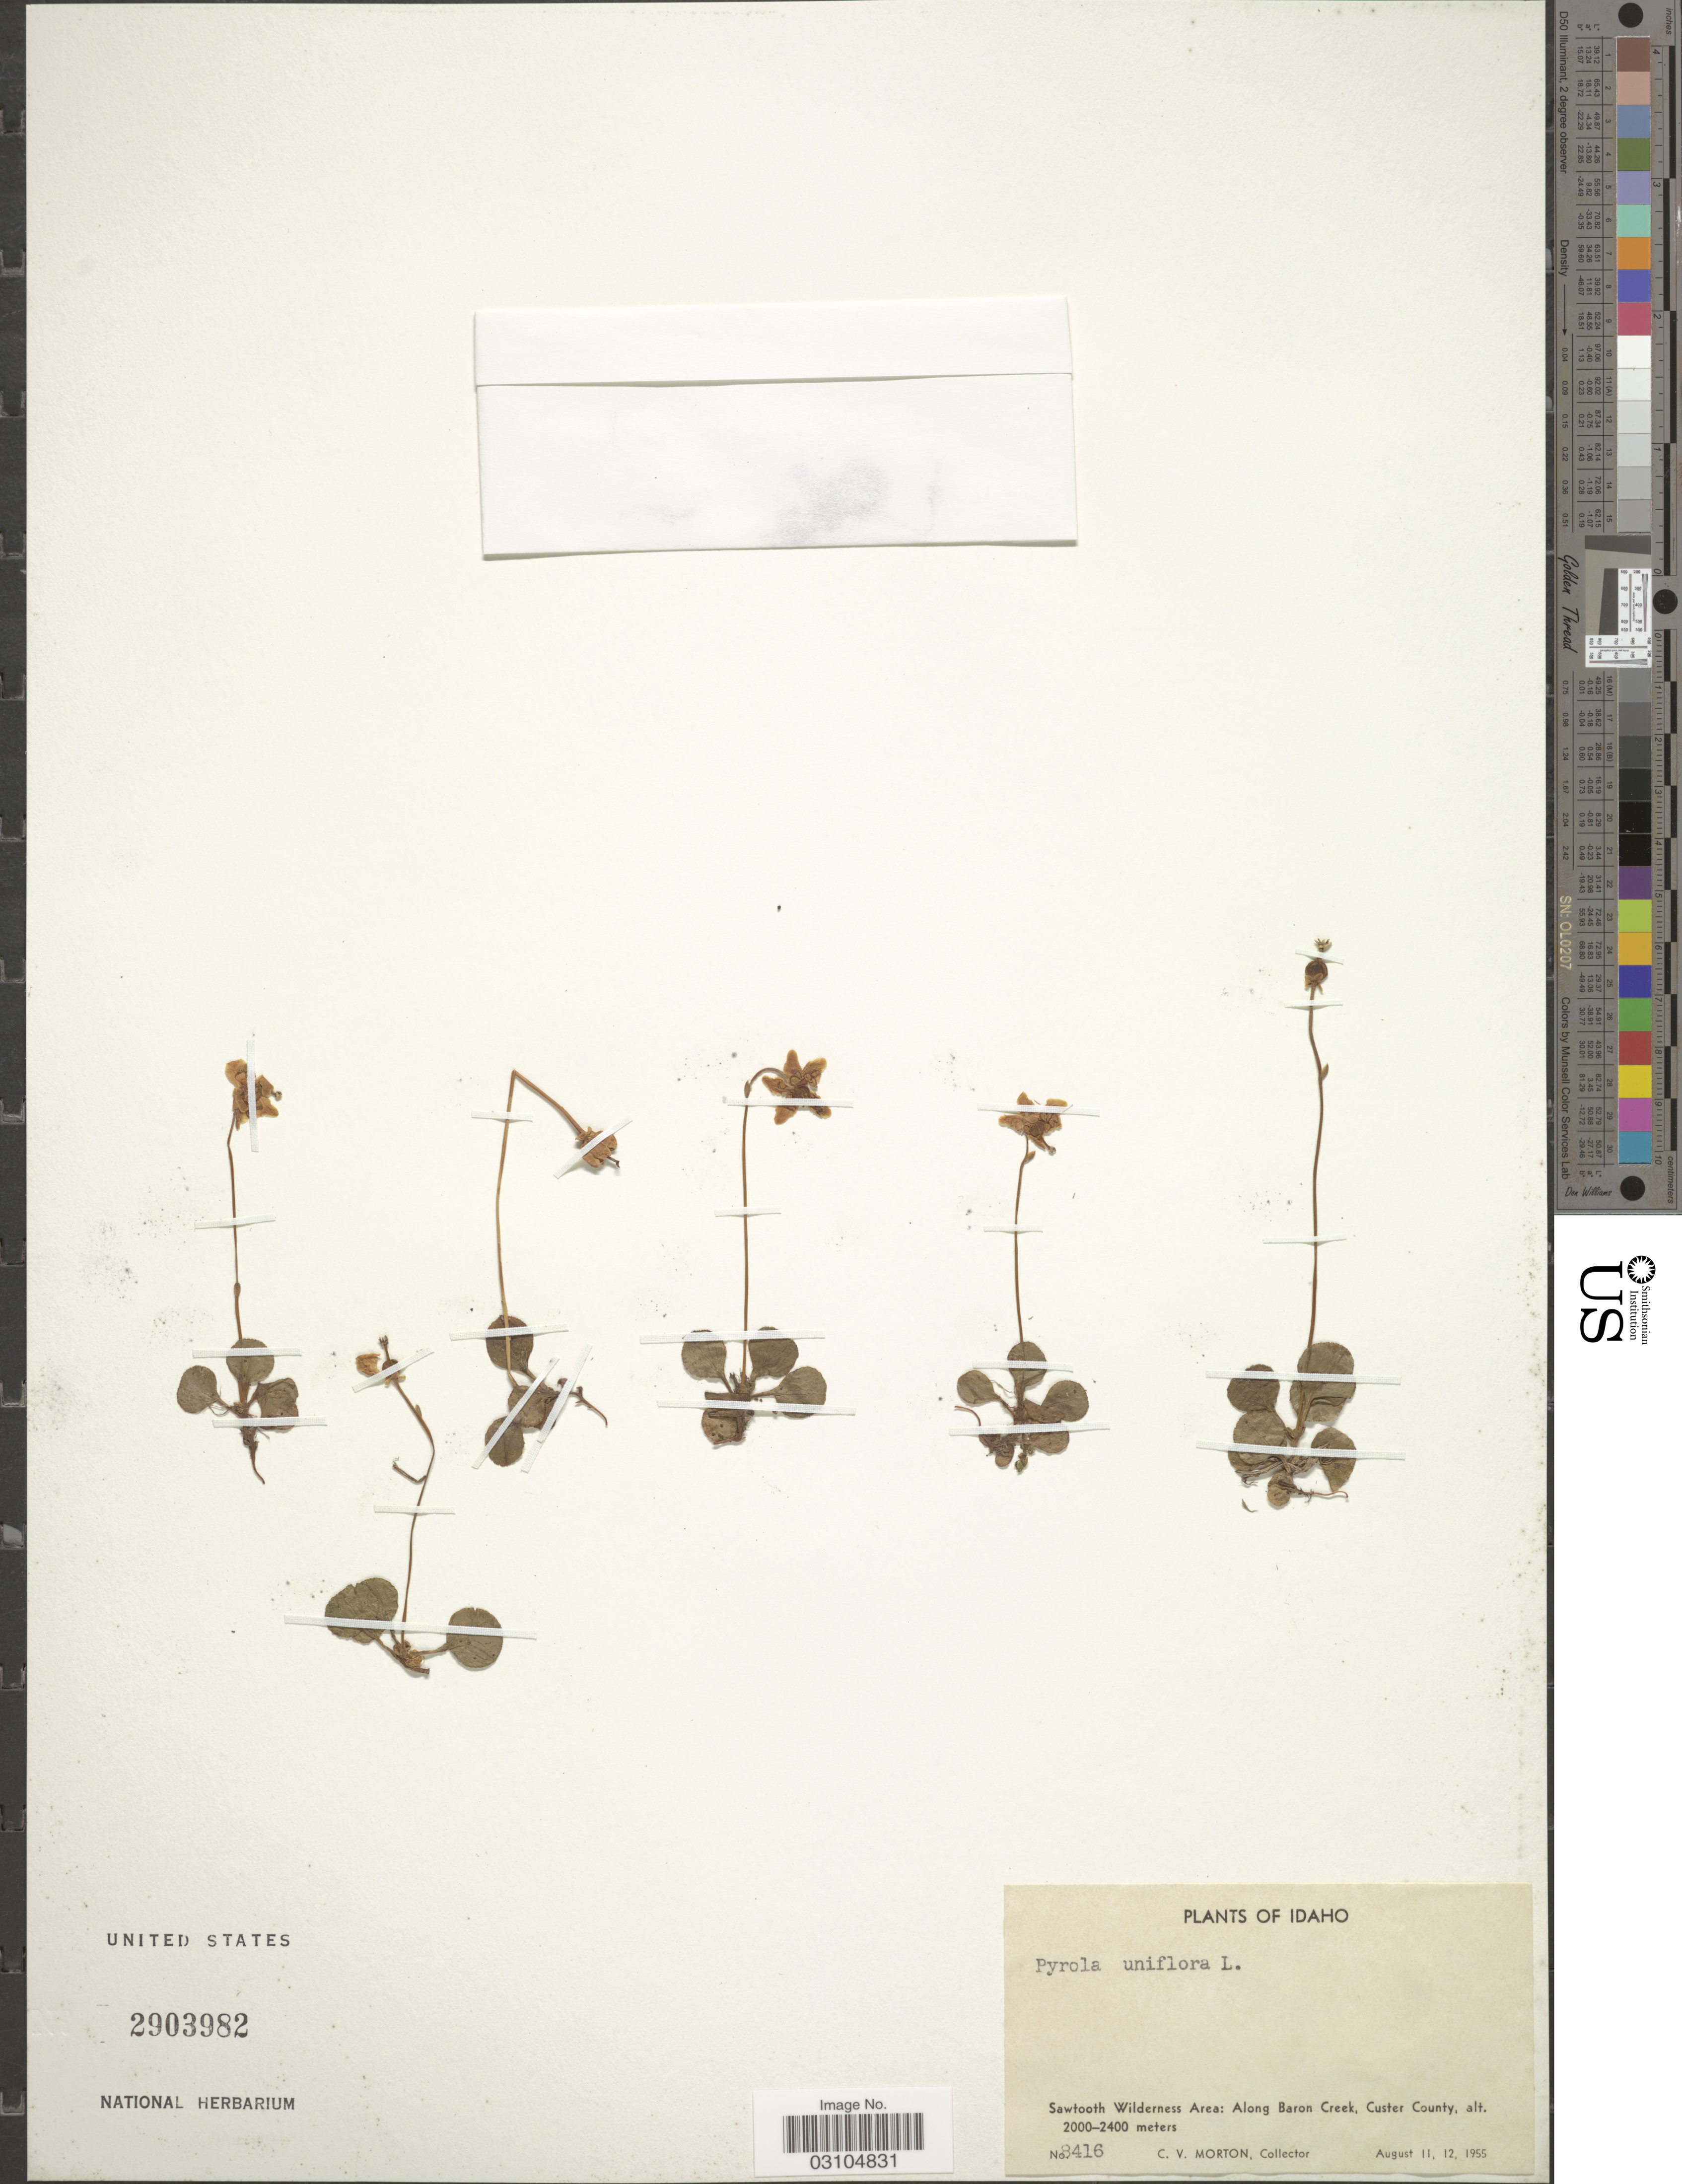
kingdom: Plantae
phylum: Tracheophyta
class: Magnoliopsida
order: Ericales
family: Ericaceae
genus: Moneses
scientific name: Moneses uniflora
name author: (L.) A. Gray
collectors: C. V. Morton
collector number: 8416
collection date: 1955-08-11/1955-08-12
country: United States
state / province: Idaho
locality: Sawtooth Wilderness Area: Along Baron Creek, Custer County.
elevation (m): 2000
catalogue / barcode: US 2903982